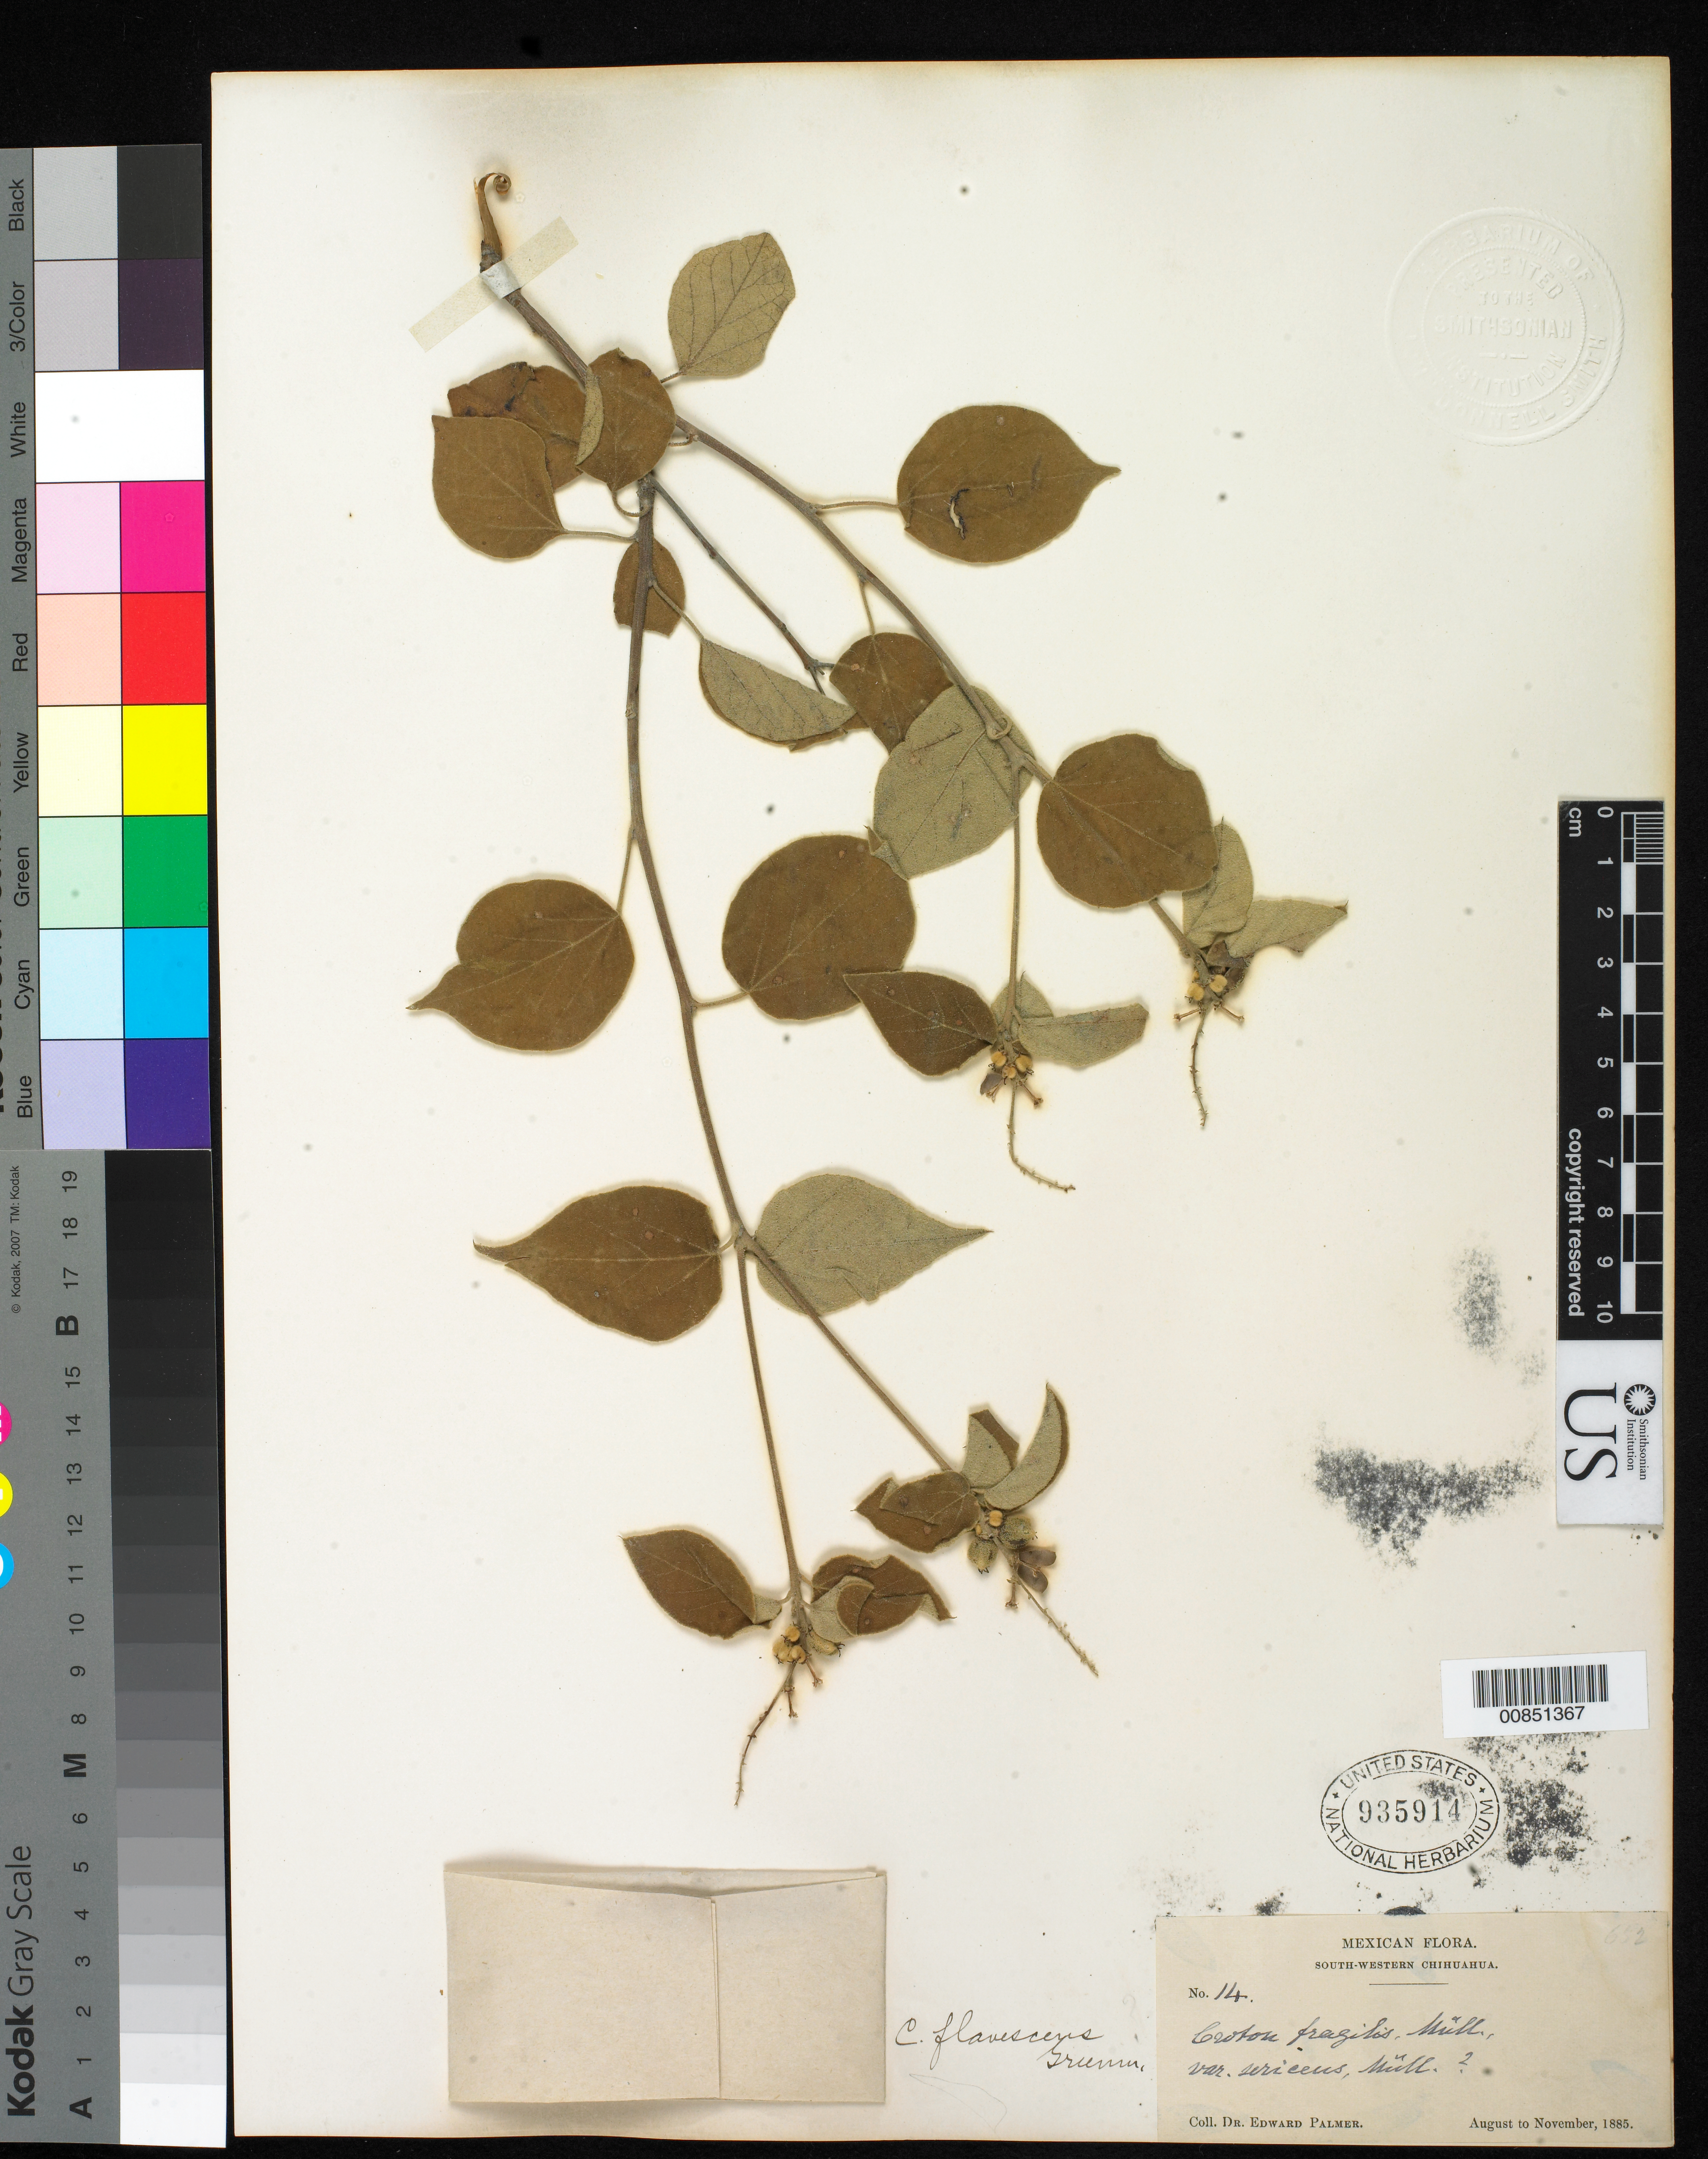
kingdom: Plantae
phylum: Tracheophyta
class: Magnoliopsida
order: Malpighiales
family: Euphorbiaceae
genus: Croton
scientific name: Croton flavescens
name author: Greenm.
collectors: E. Palmer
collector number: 14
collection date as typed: Aug 1885 to -- Nov 1885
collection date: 1885-08/1885-11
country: Mexico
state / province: Chihuahua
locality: South-Western Chihuahua.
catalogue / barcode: US 935914